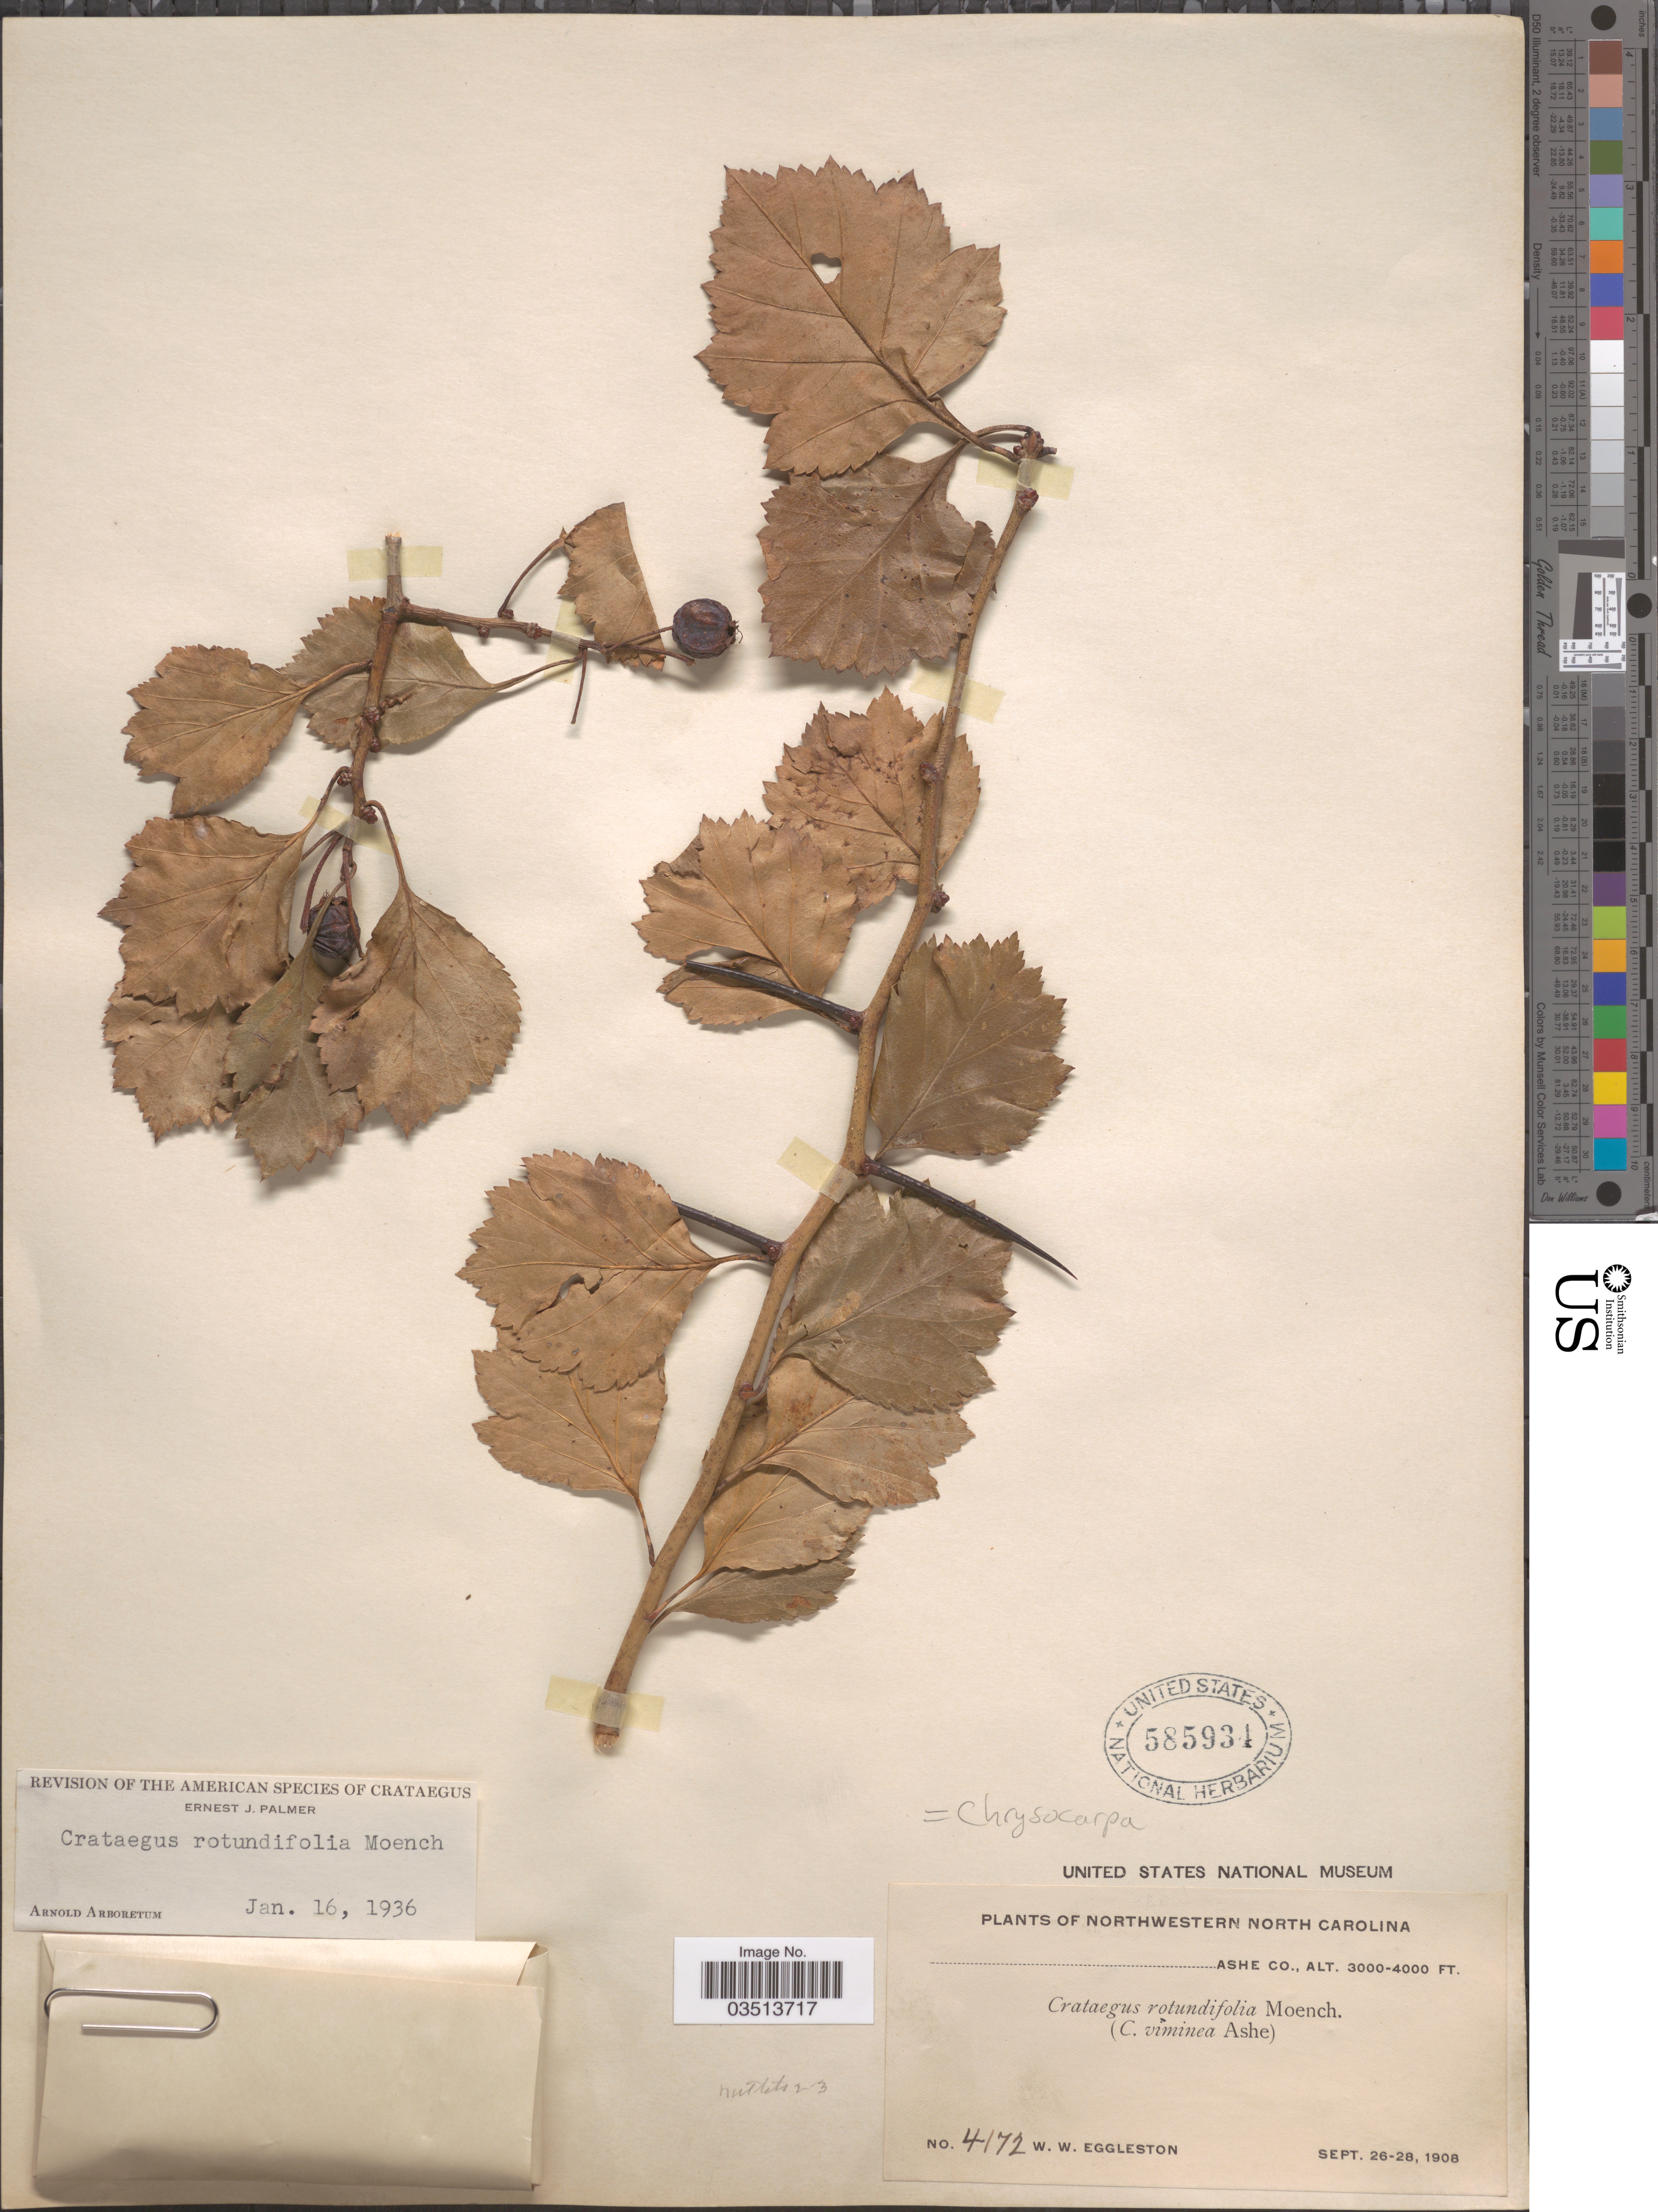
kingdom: Plantae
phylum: Tracheophyta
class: Magnoliopsida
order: Rosales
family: Rosaceae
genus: Crataegus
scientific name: Crataegus chrysocarpa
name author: Ashe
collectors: W. W. Eggleston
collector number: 4172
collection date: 1908-09-26/1908-09-28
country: United States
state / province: North Carolina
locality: Northwestern North Carolina. Ashe Co.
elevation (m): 914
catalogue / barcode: US 585934